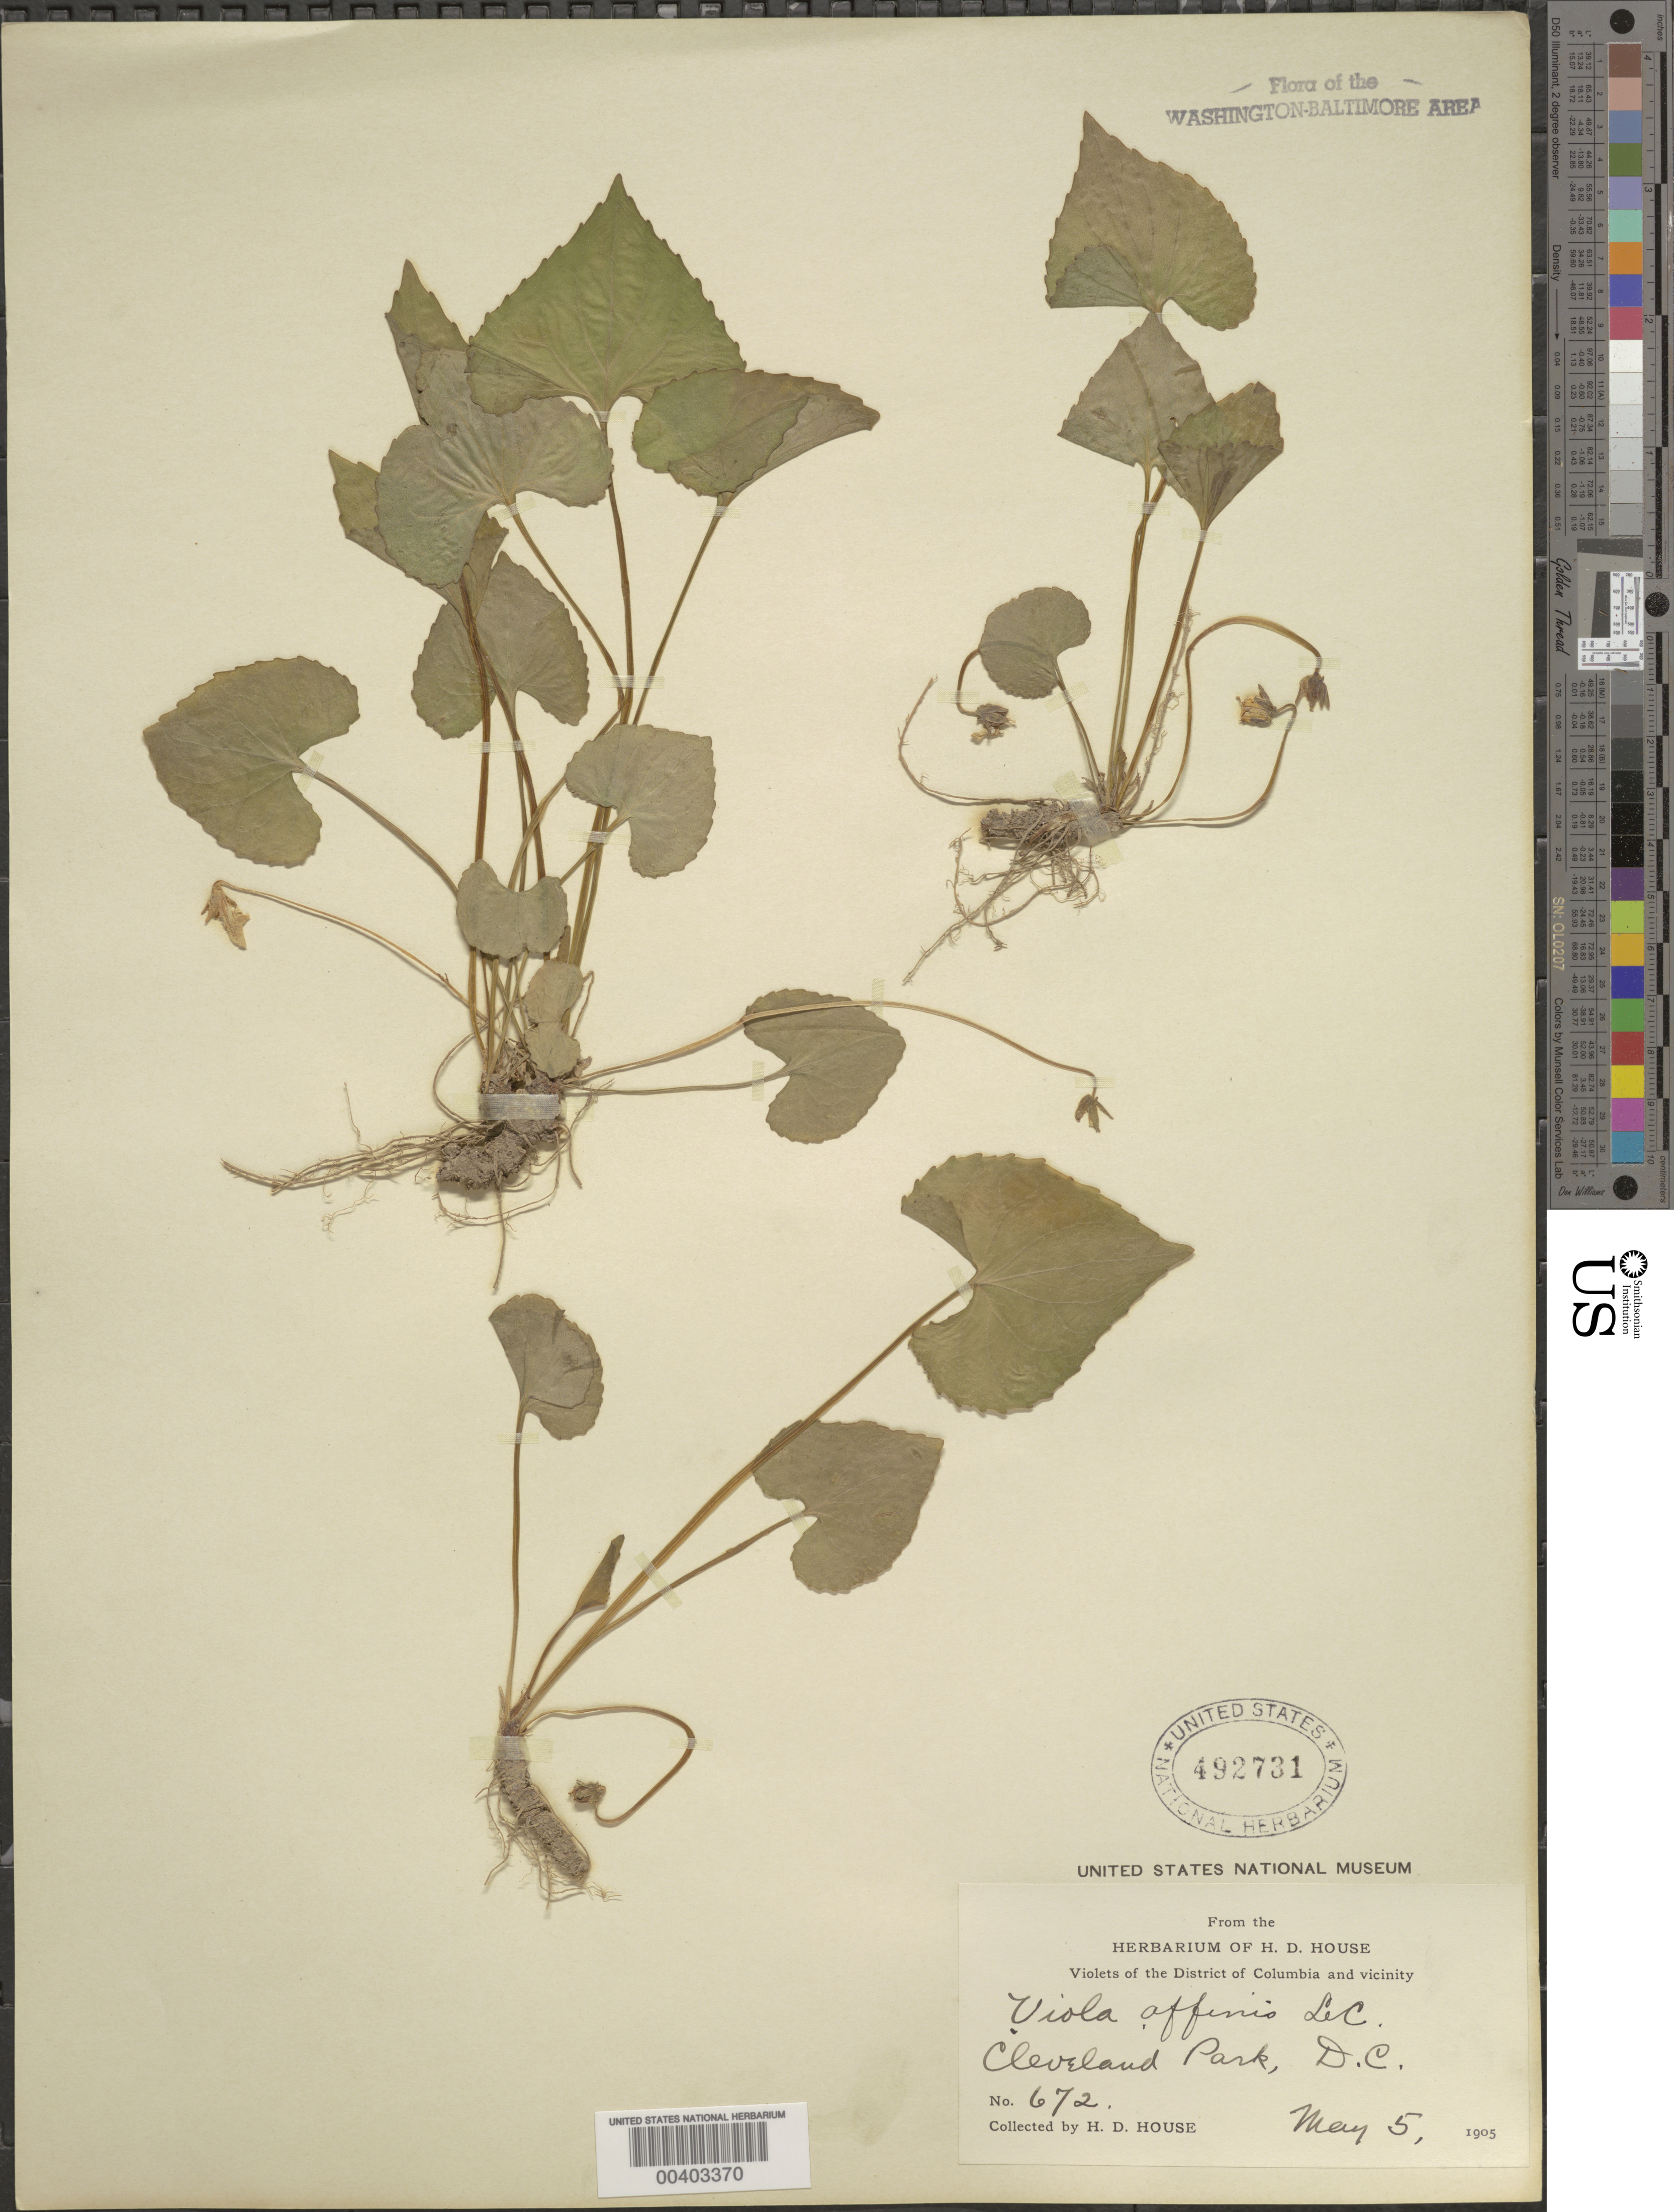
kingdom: Plantae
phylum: Tracheophyta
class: Magnoliopsida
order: Malpighiales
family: Violaceae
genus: Viola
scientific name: Viola sororia var. affinis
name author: (LeConte) McKinney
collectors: H. D. House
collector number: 672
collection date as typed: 05 May 1905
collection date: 1905-05-05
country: United States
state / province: District of Columbia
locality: Cleveland Park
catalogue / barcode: US 492731